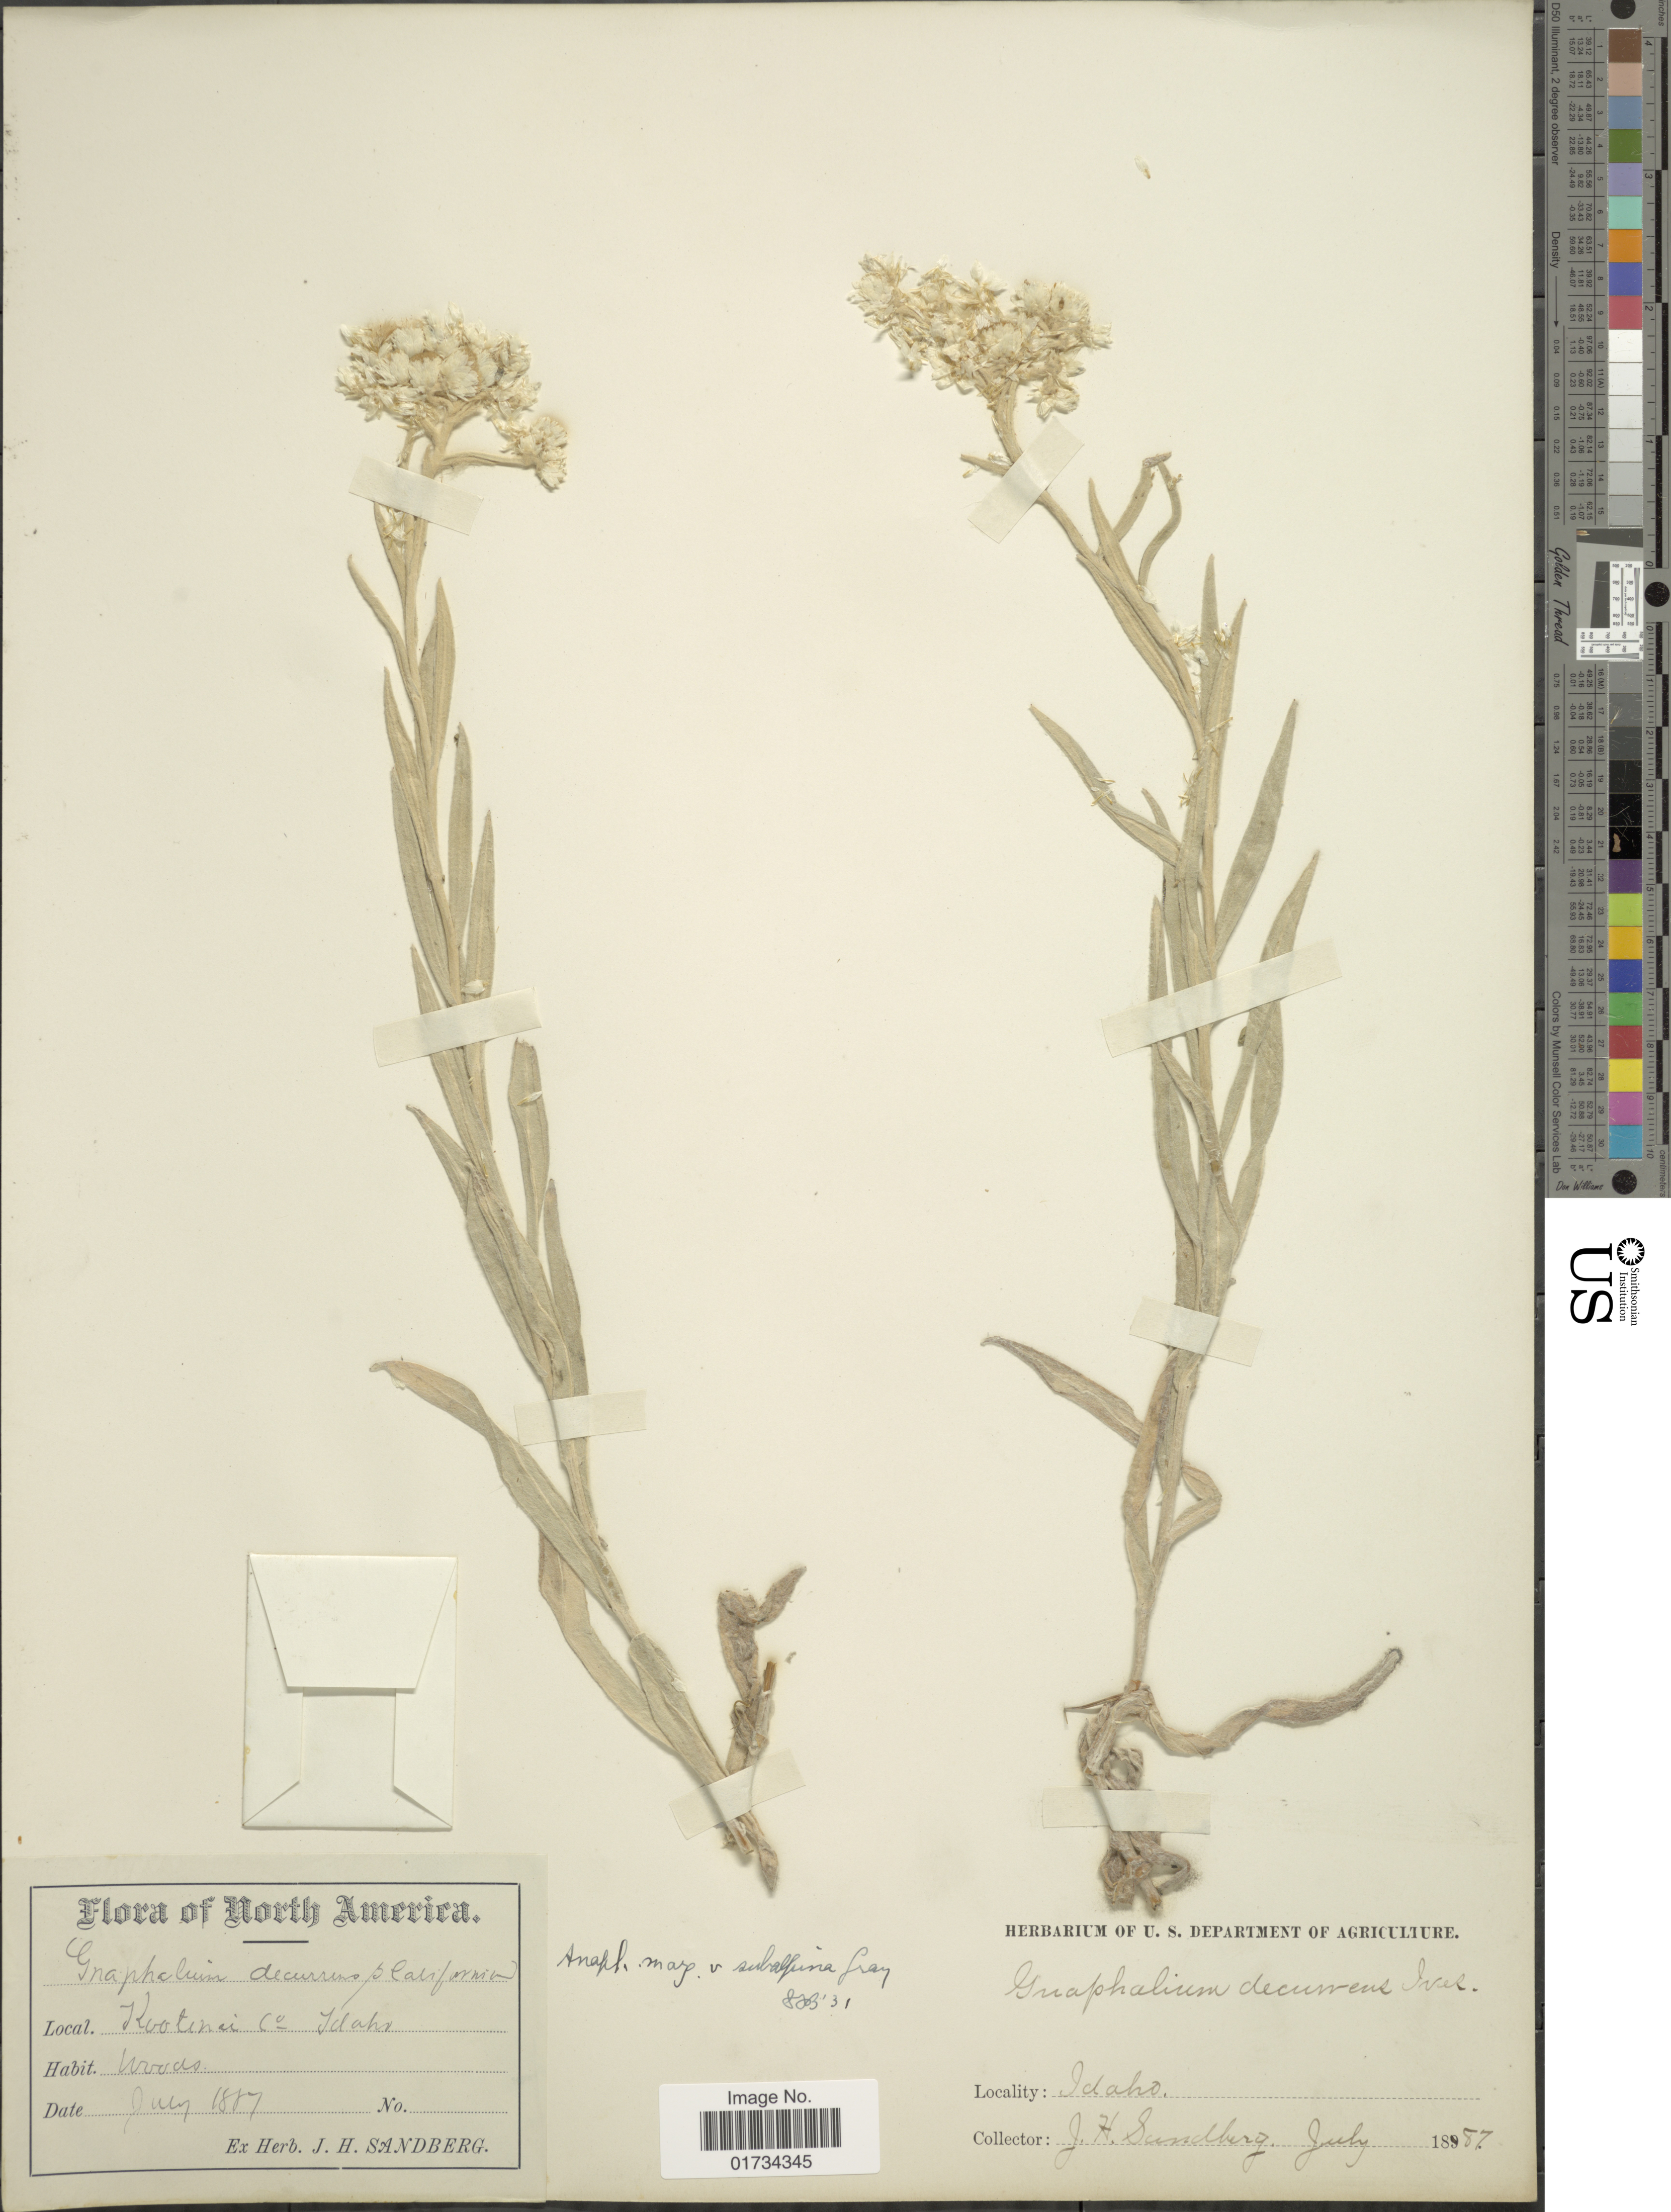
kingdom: Plantae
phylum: Tracheophyta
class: Magnoliopsida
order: Asterales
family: Asteraceae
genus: Anaphalis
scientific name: Anaphalis subalpina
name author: (A. Gray) Rydb.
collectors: J. H. Sandberg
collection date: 1887-07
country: United States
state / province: Idaho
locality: Kootinei Co. Idaho